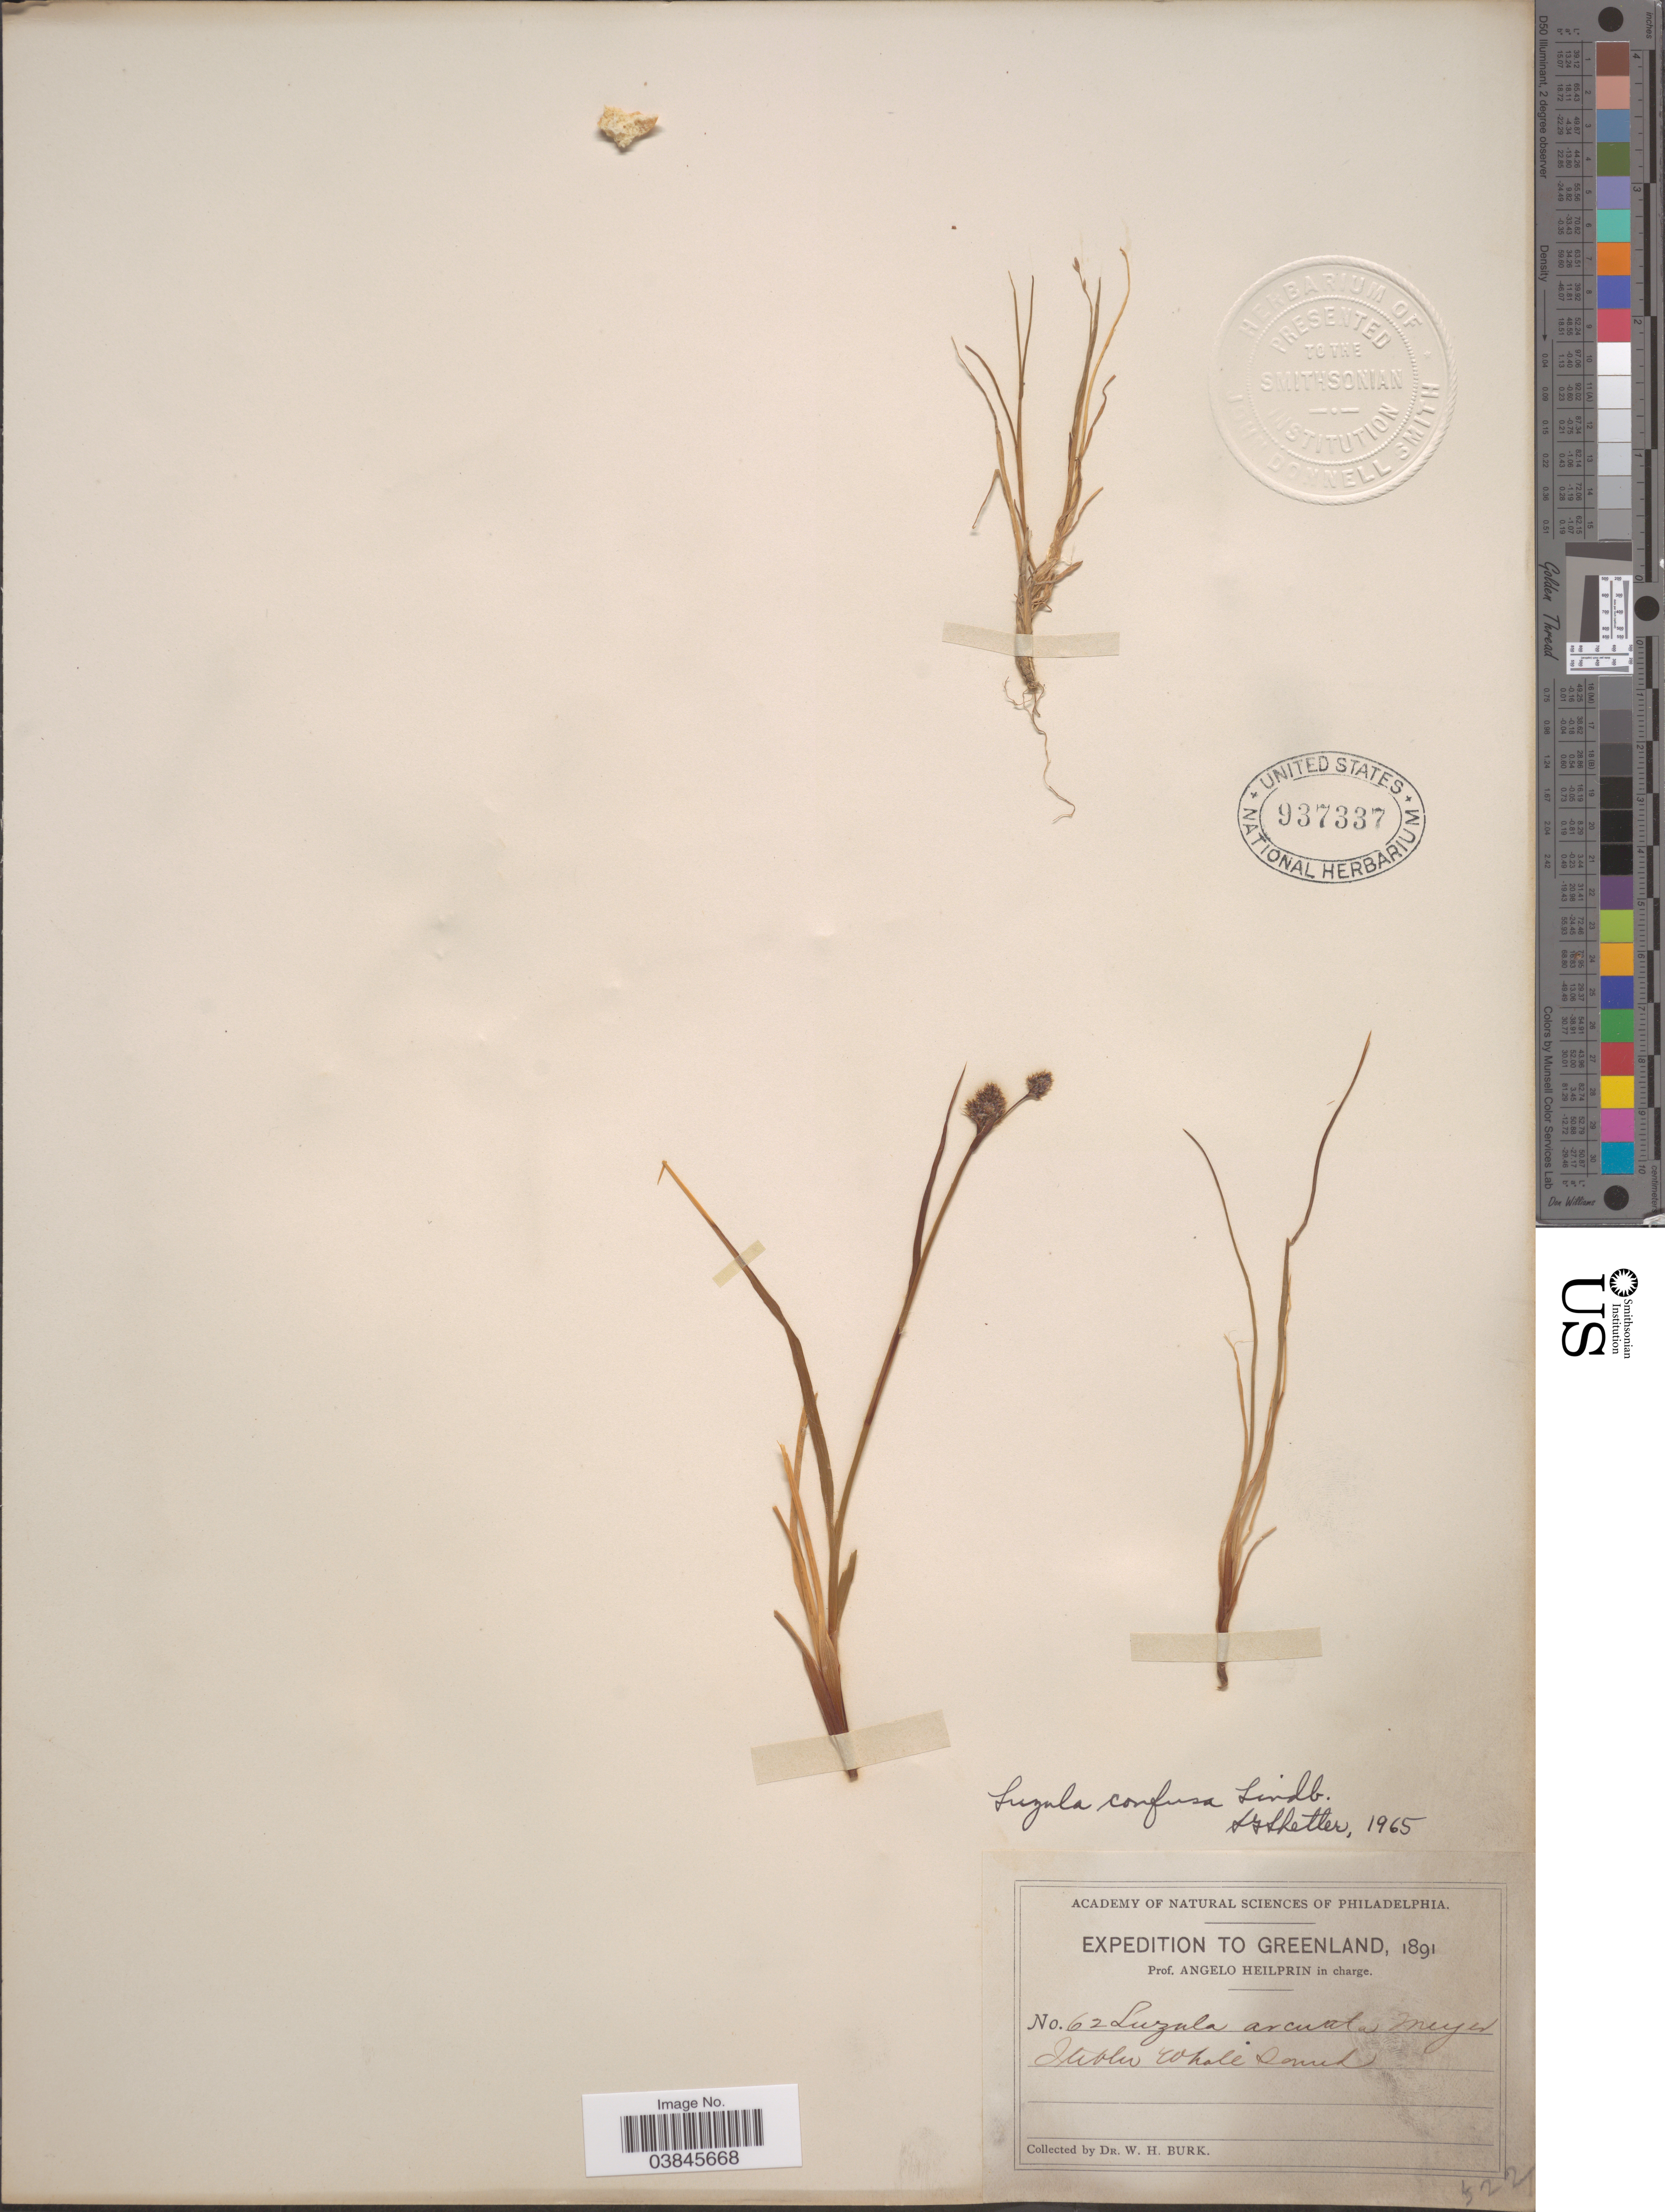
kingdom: Plantae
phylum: Tracheophyta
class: Liliopsida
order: Poales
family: Juncaceae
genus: Luzula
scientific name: Luzula confusa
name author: Lindeb.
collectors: W. Burk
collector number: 62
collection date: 1891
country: Greenland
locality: Itivdle Whale Dansk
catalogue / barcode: US 937337